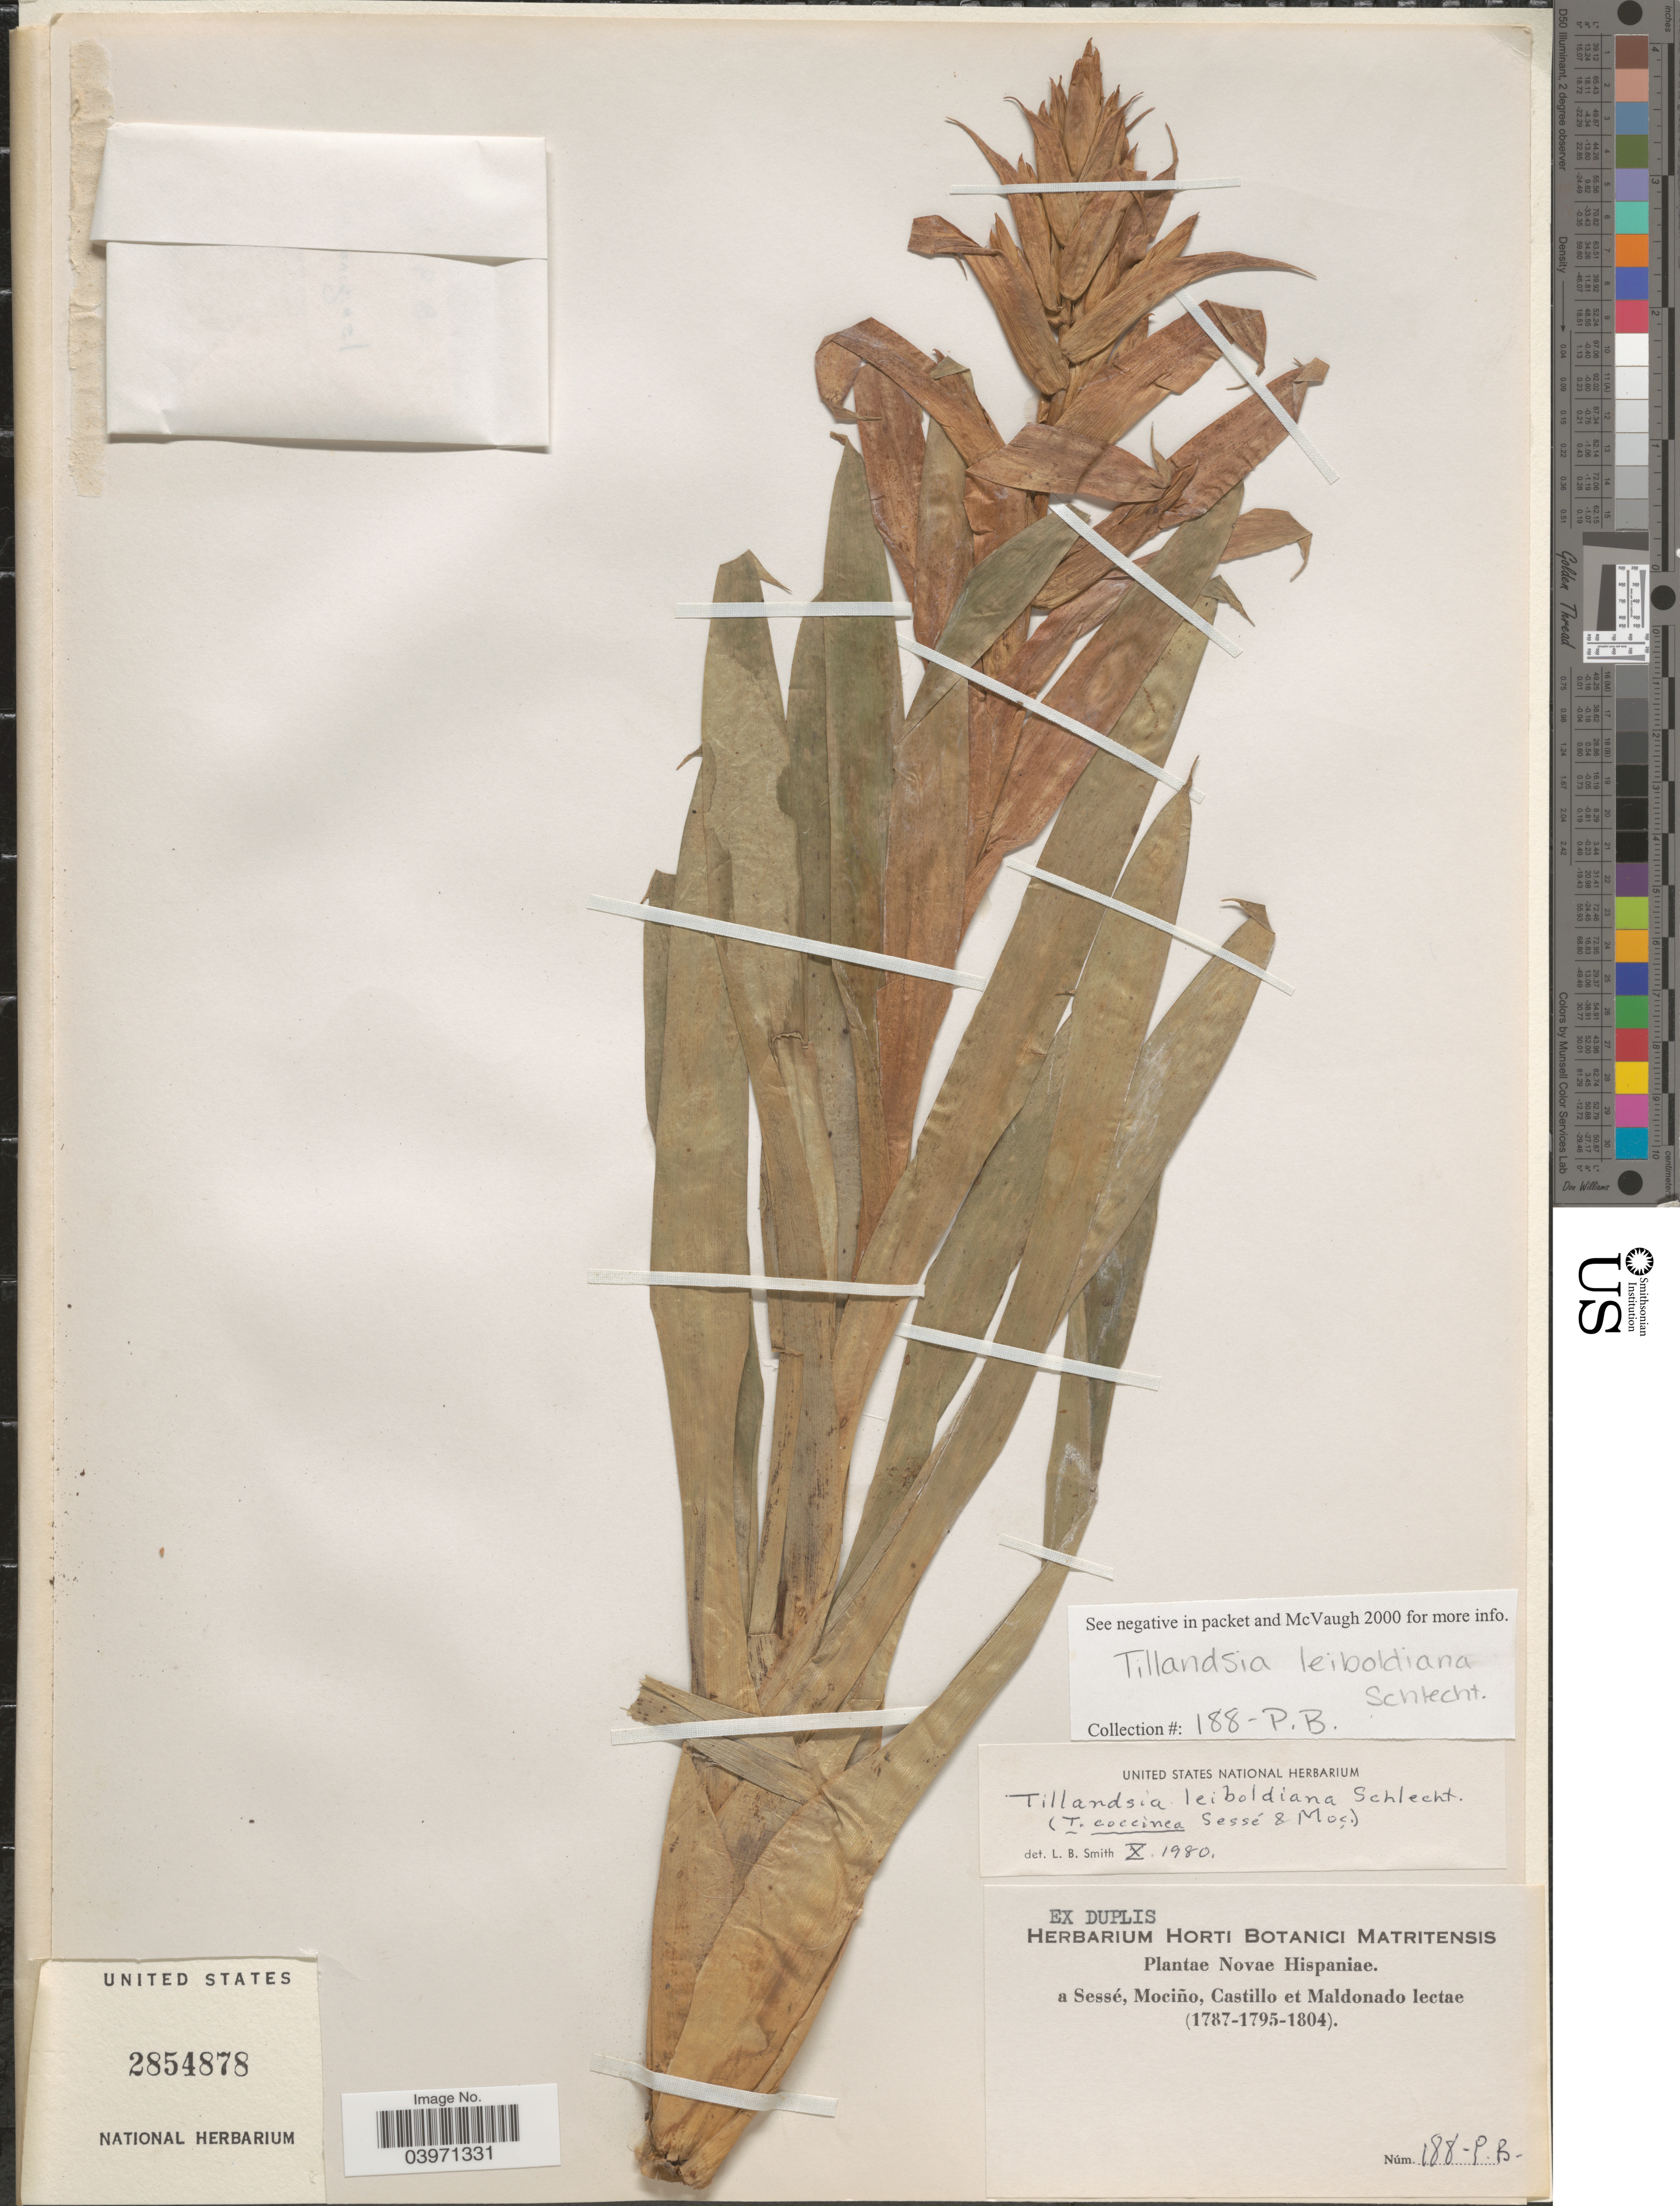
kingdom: Plantae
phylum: Tracheophyta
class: Liliopsida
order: Poales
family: Bromeliaceae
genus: Tillandsia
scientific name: Tillandsia leiboldiana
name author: Schltdl.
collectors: Sessé, --, Mociño, Castillo, -- & Maldonado, --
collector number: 188-PB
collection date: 1787/1804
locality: Novæ Hispaniæ.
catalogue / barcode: US 2854878